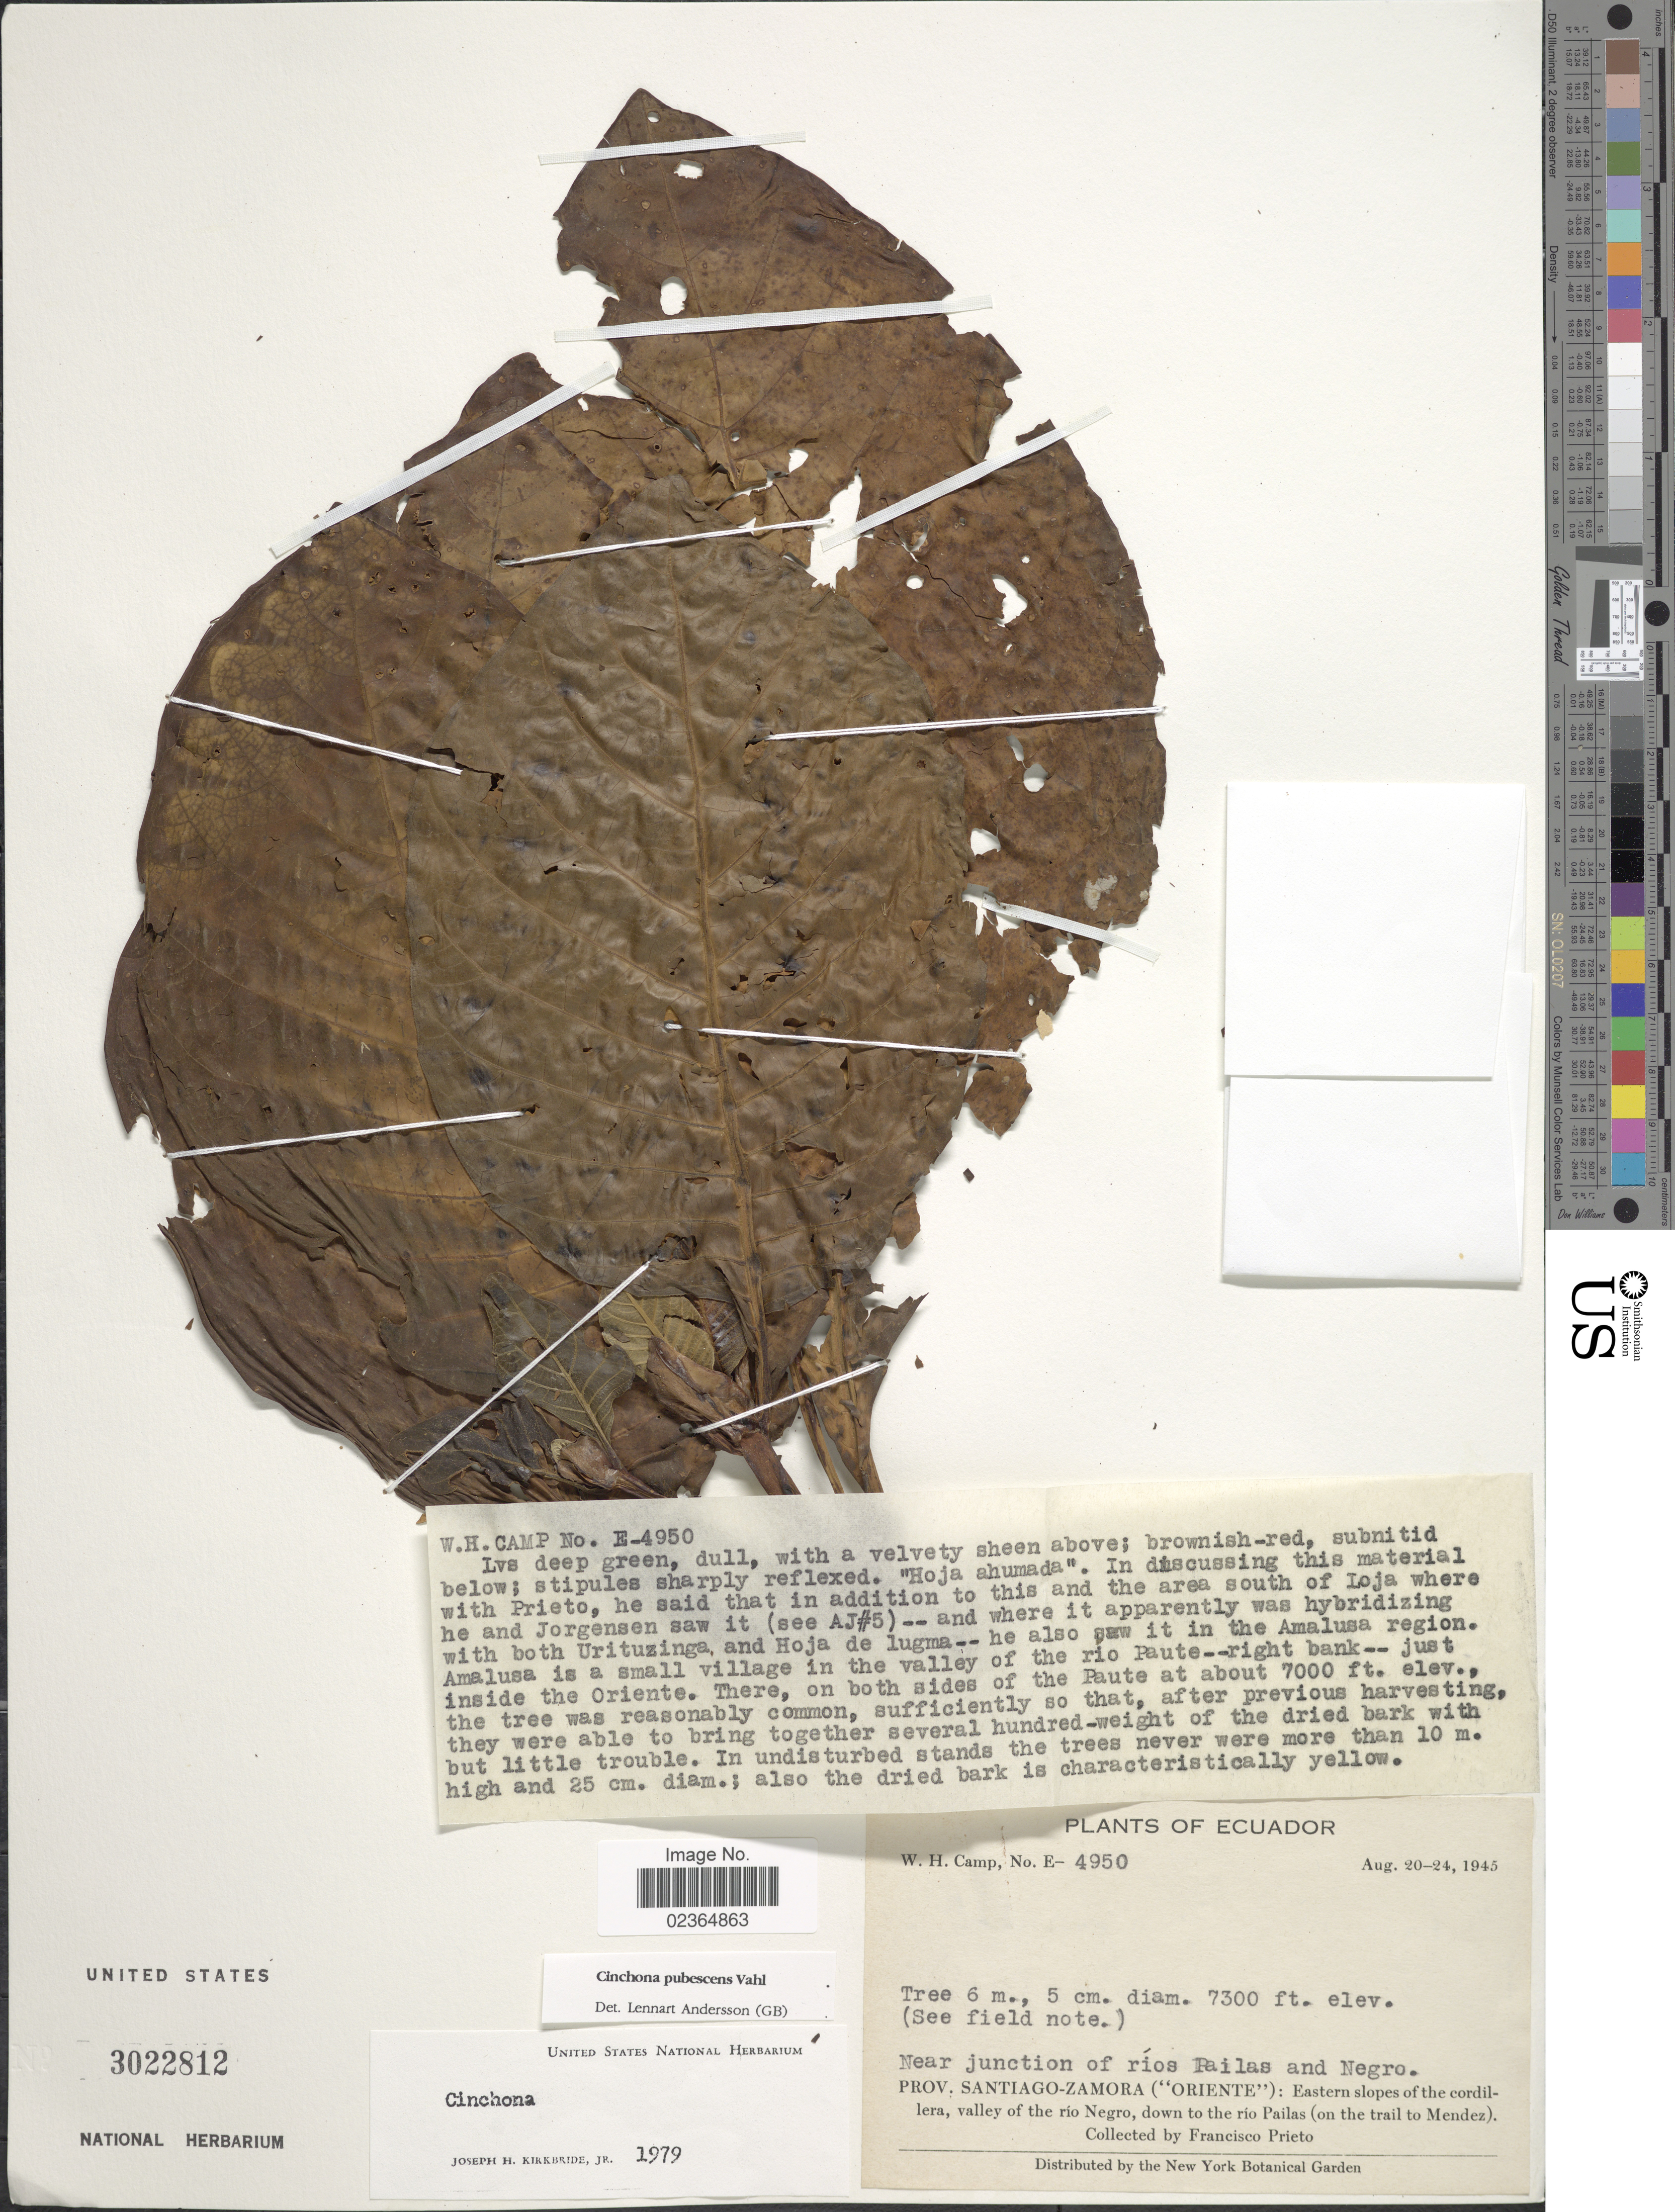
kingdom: Plantae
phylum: Tracheophyta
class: Magnoliopsida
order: Gentianales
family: Rubiaceae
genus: Cinchona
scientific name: Cinchona pubescens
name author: Vahl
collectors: F. Prieto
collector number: E-4950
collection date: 1945-08-20/1945-08-24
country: Ecuador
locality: Prov. Santiago-Zamora ("Oriente"): Eastern slopes of the cordillera, valley of the río Negro, down to the río Pailas (on the trail to Mendez). Near junction of ríos Pailas and Negro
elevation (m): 2225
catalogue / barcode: US 3022812